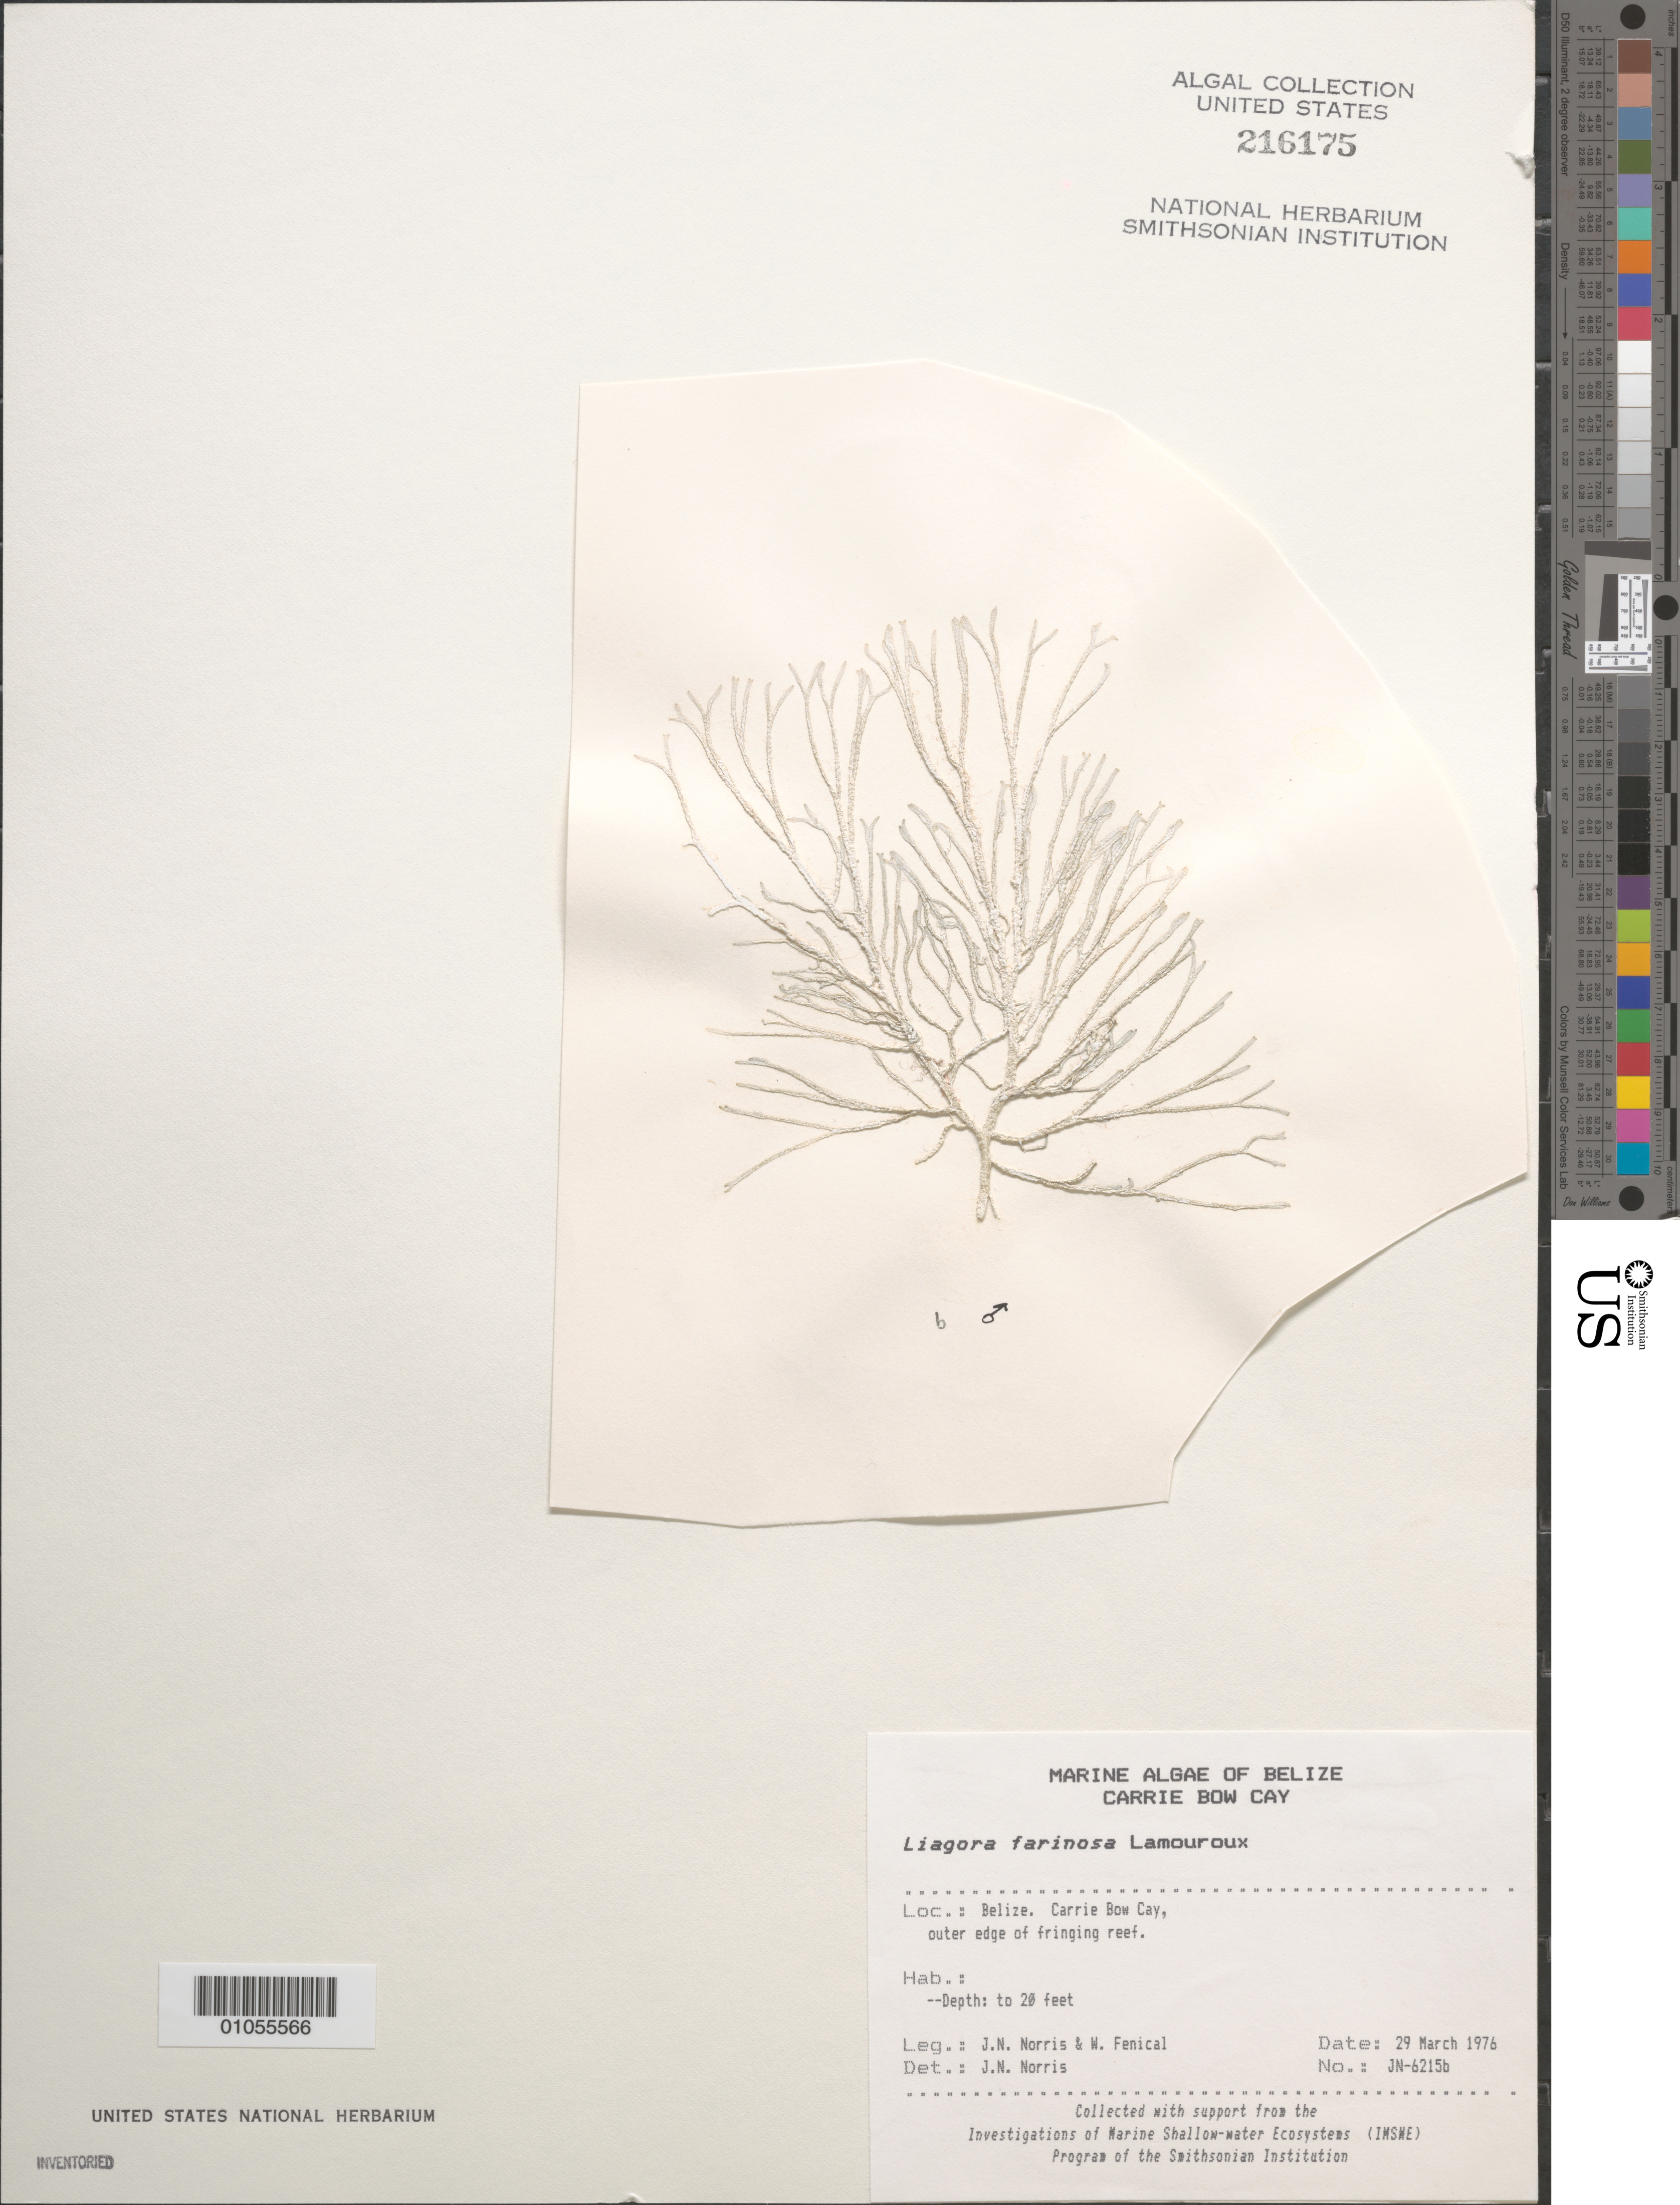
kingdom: Plantae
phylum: Rhodophyta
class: Florideophyceae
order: Nemaliales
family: Liagoraceae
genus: Liagora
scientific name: Liagora farinosa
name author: J.V.Lamouroux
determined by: Norris, James N.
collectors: J. N. Norris & W. Fenical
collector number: JN-6215B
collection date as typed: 29 Mar 1976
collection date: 1976-03-29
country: Belize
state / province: Stann Creek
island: Carrie Bow Cay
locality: Outer edge of fringing reef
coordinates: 16 48'N, 88 05'W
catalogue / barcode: US 216175